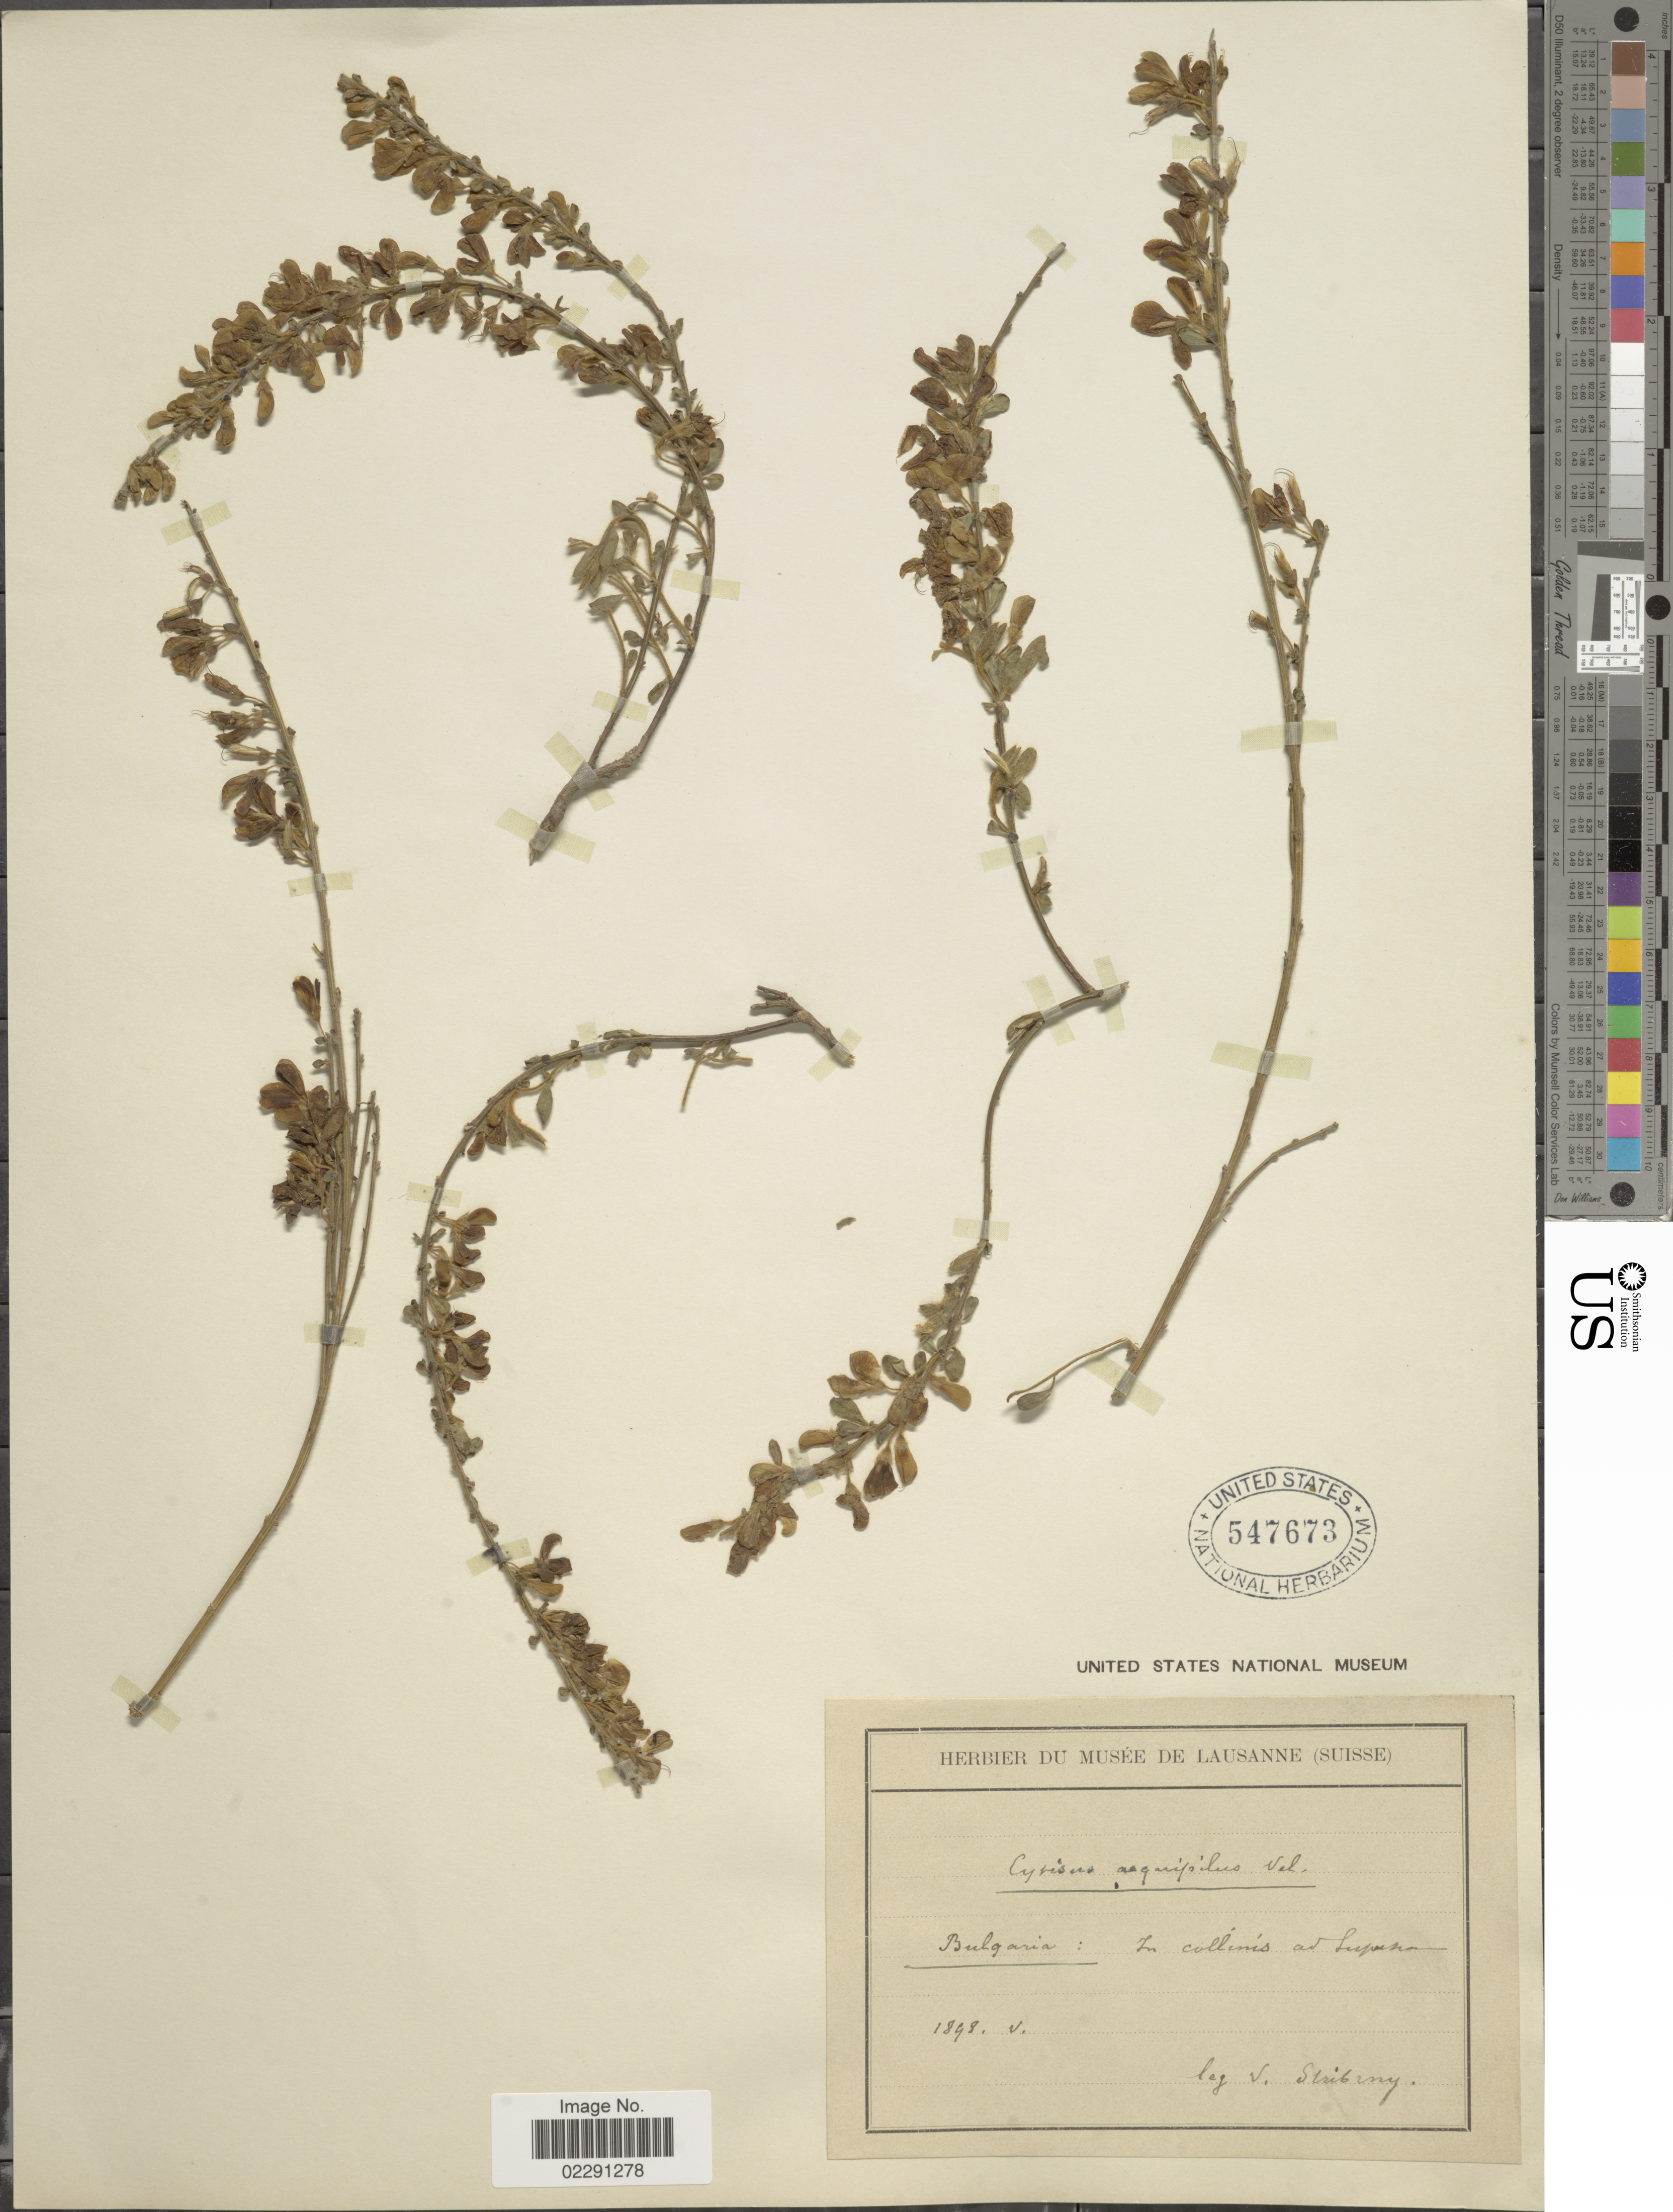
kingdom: Plantae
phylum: Tracheophyta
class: Magnoliopsida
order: Fabales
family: Fabaceae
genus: Cytisus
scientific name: Cytisus aequifolius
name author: Vel.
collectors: V. Stribrny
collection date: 1898-05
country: Bulgaria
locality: In collinis ad Supana [interpreted].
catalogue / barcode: US 547673